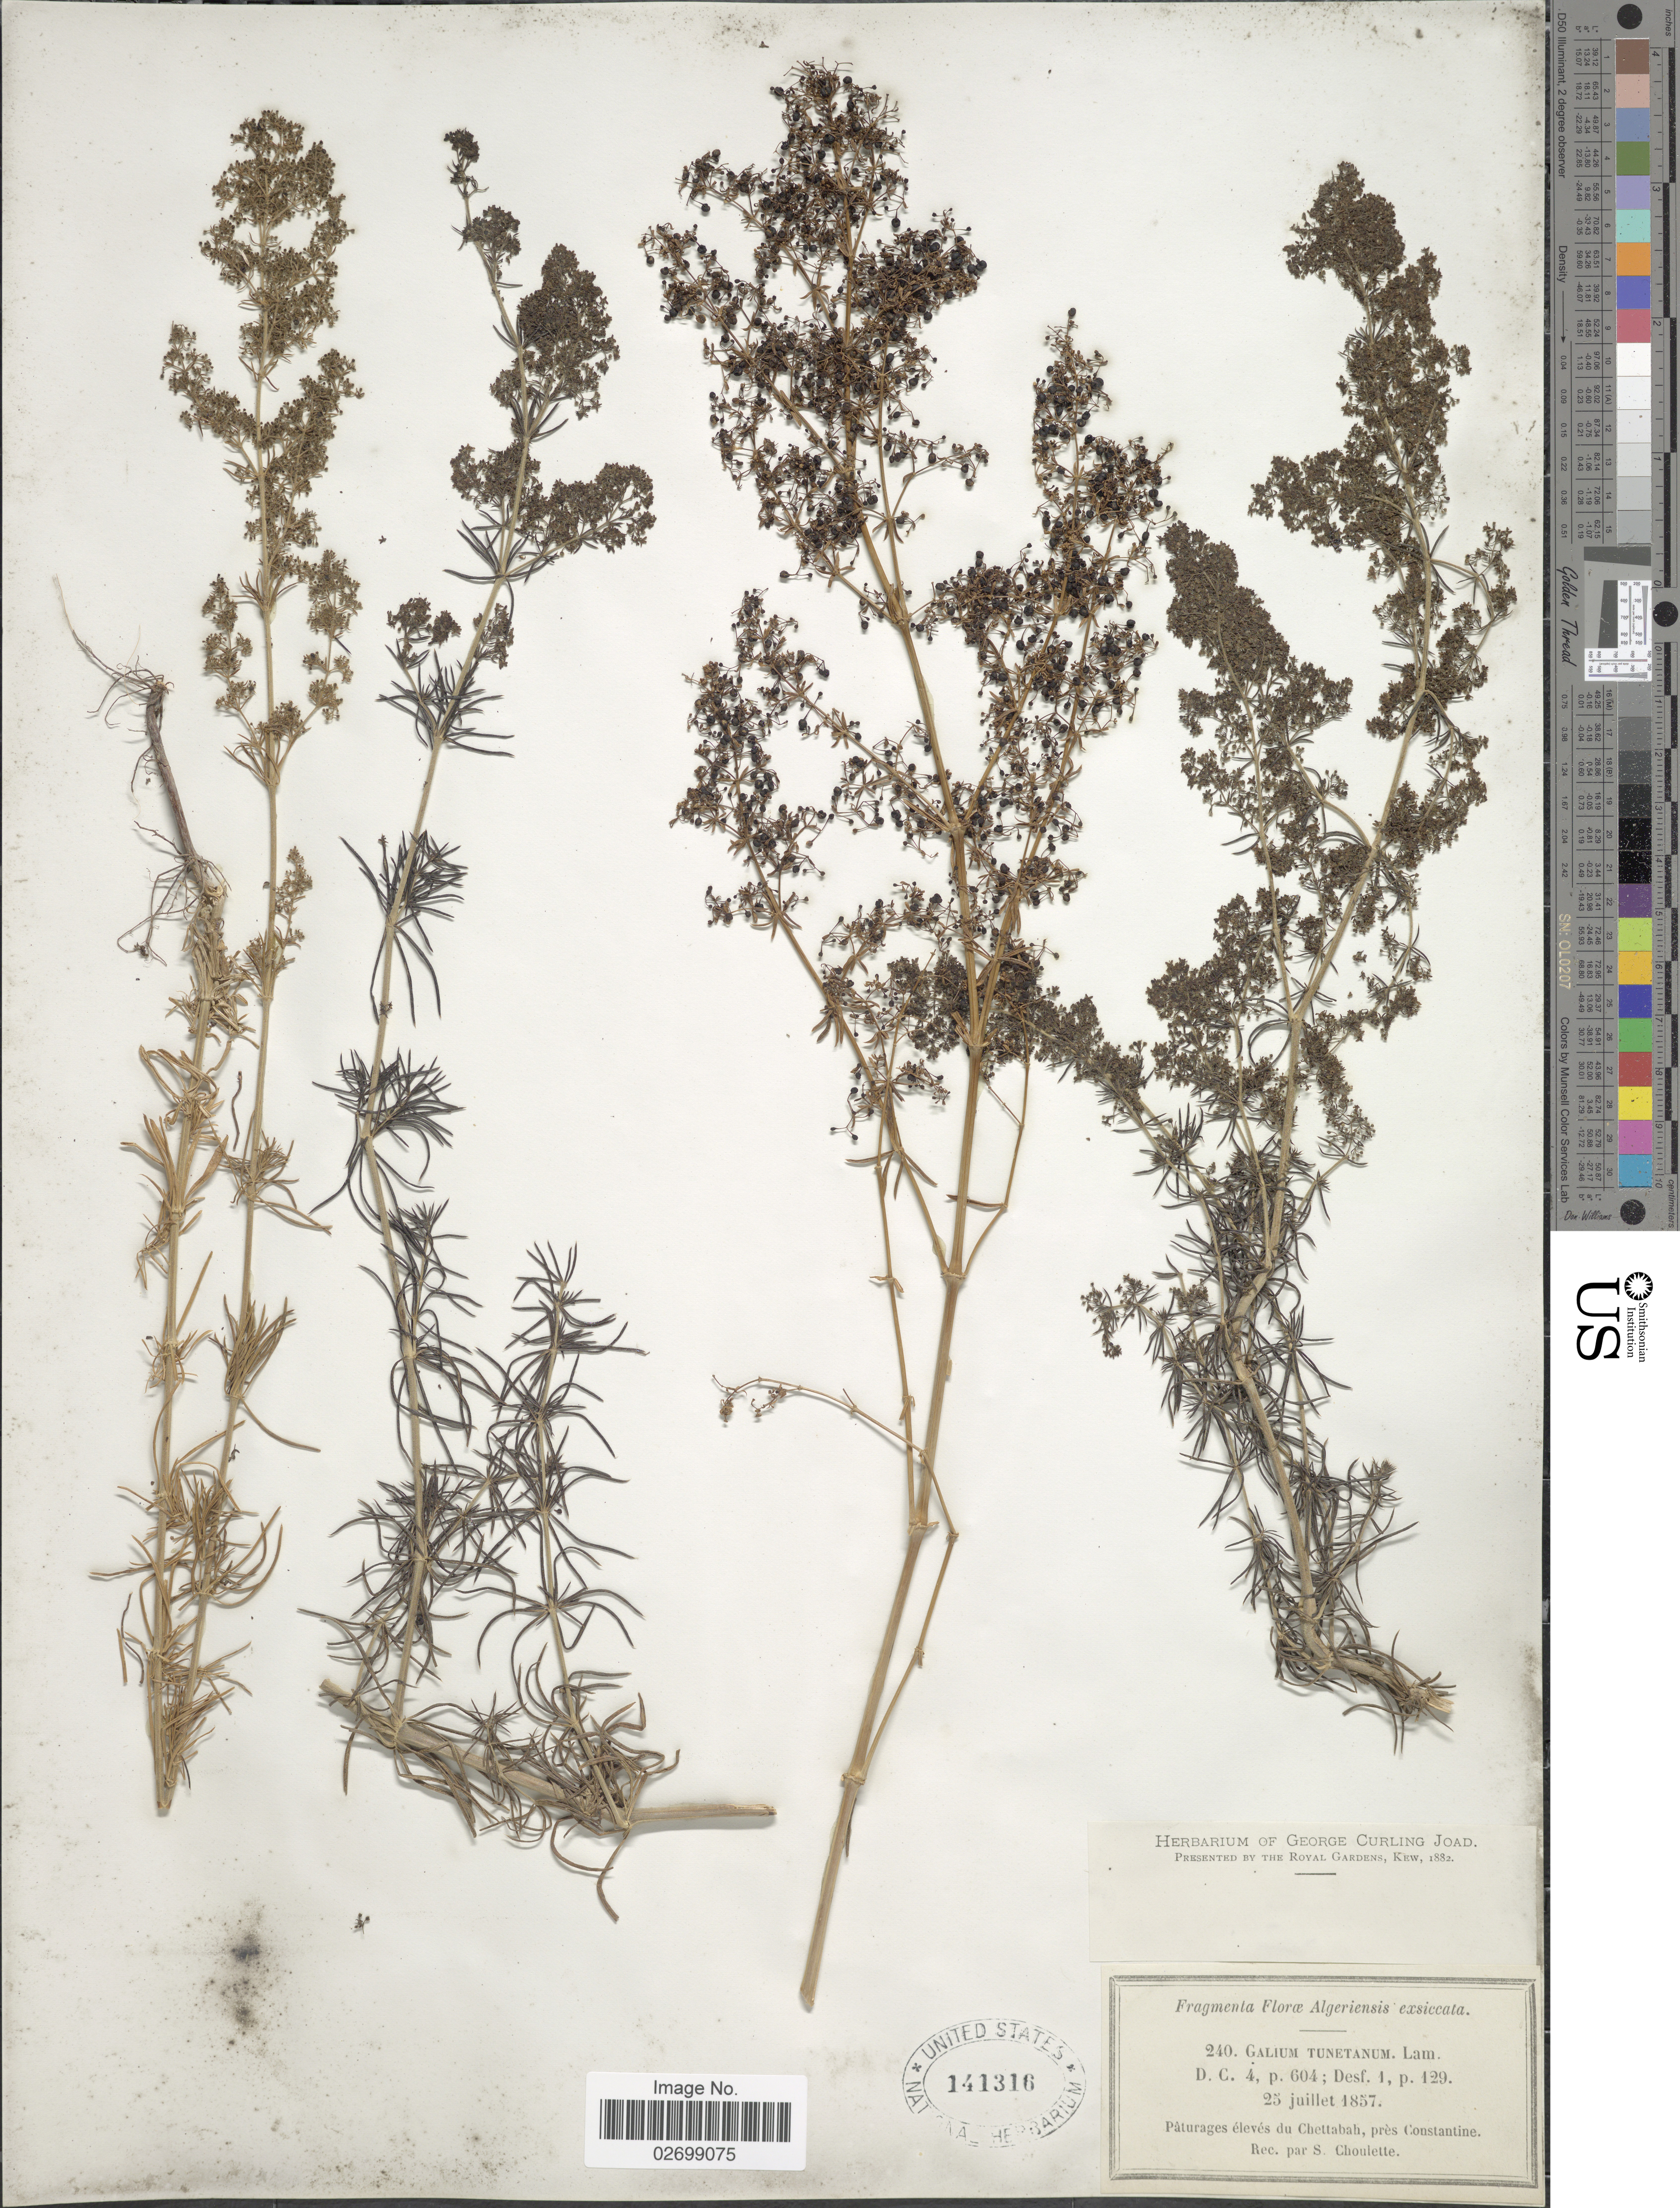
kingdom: Plantae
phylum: Tracheophyta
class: Magnoliopsida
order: Gentianales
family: Rubiaceae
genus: Galium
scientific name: Galium tunetanum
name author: Lam.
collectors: S. Choulette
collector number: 240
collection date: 1857-07-25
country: Algeria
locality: Algeriensis, Paturages eleves du Chettabah, pres Constantin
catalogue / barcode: US 141316